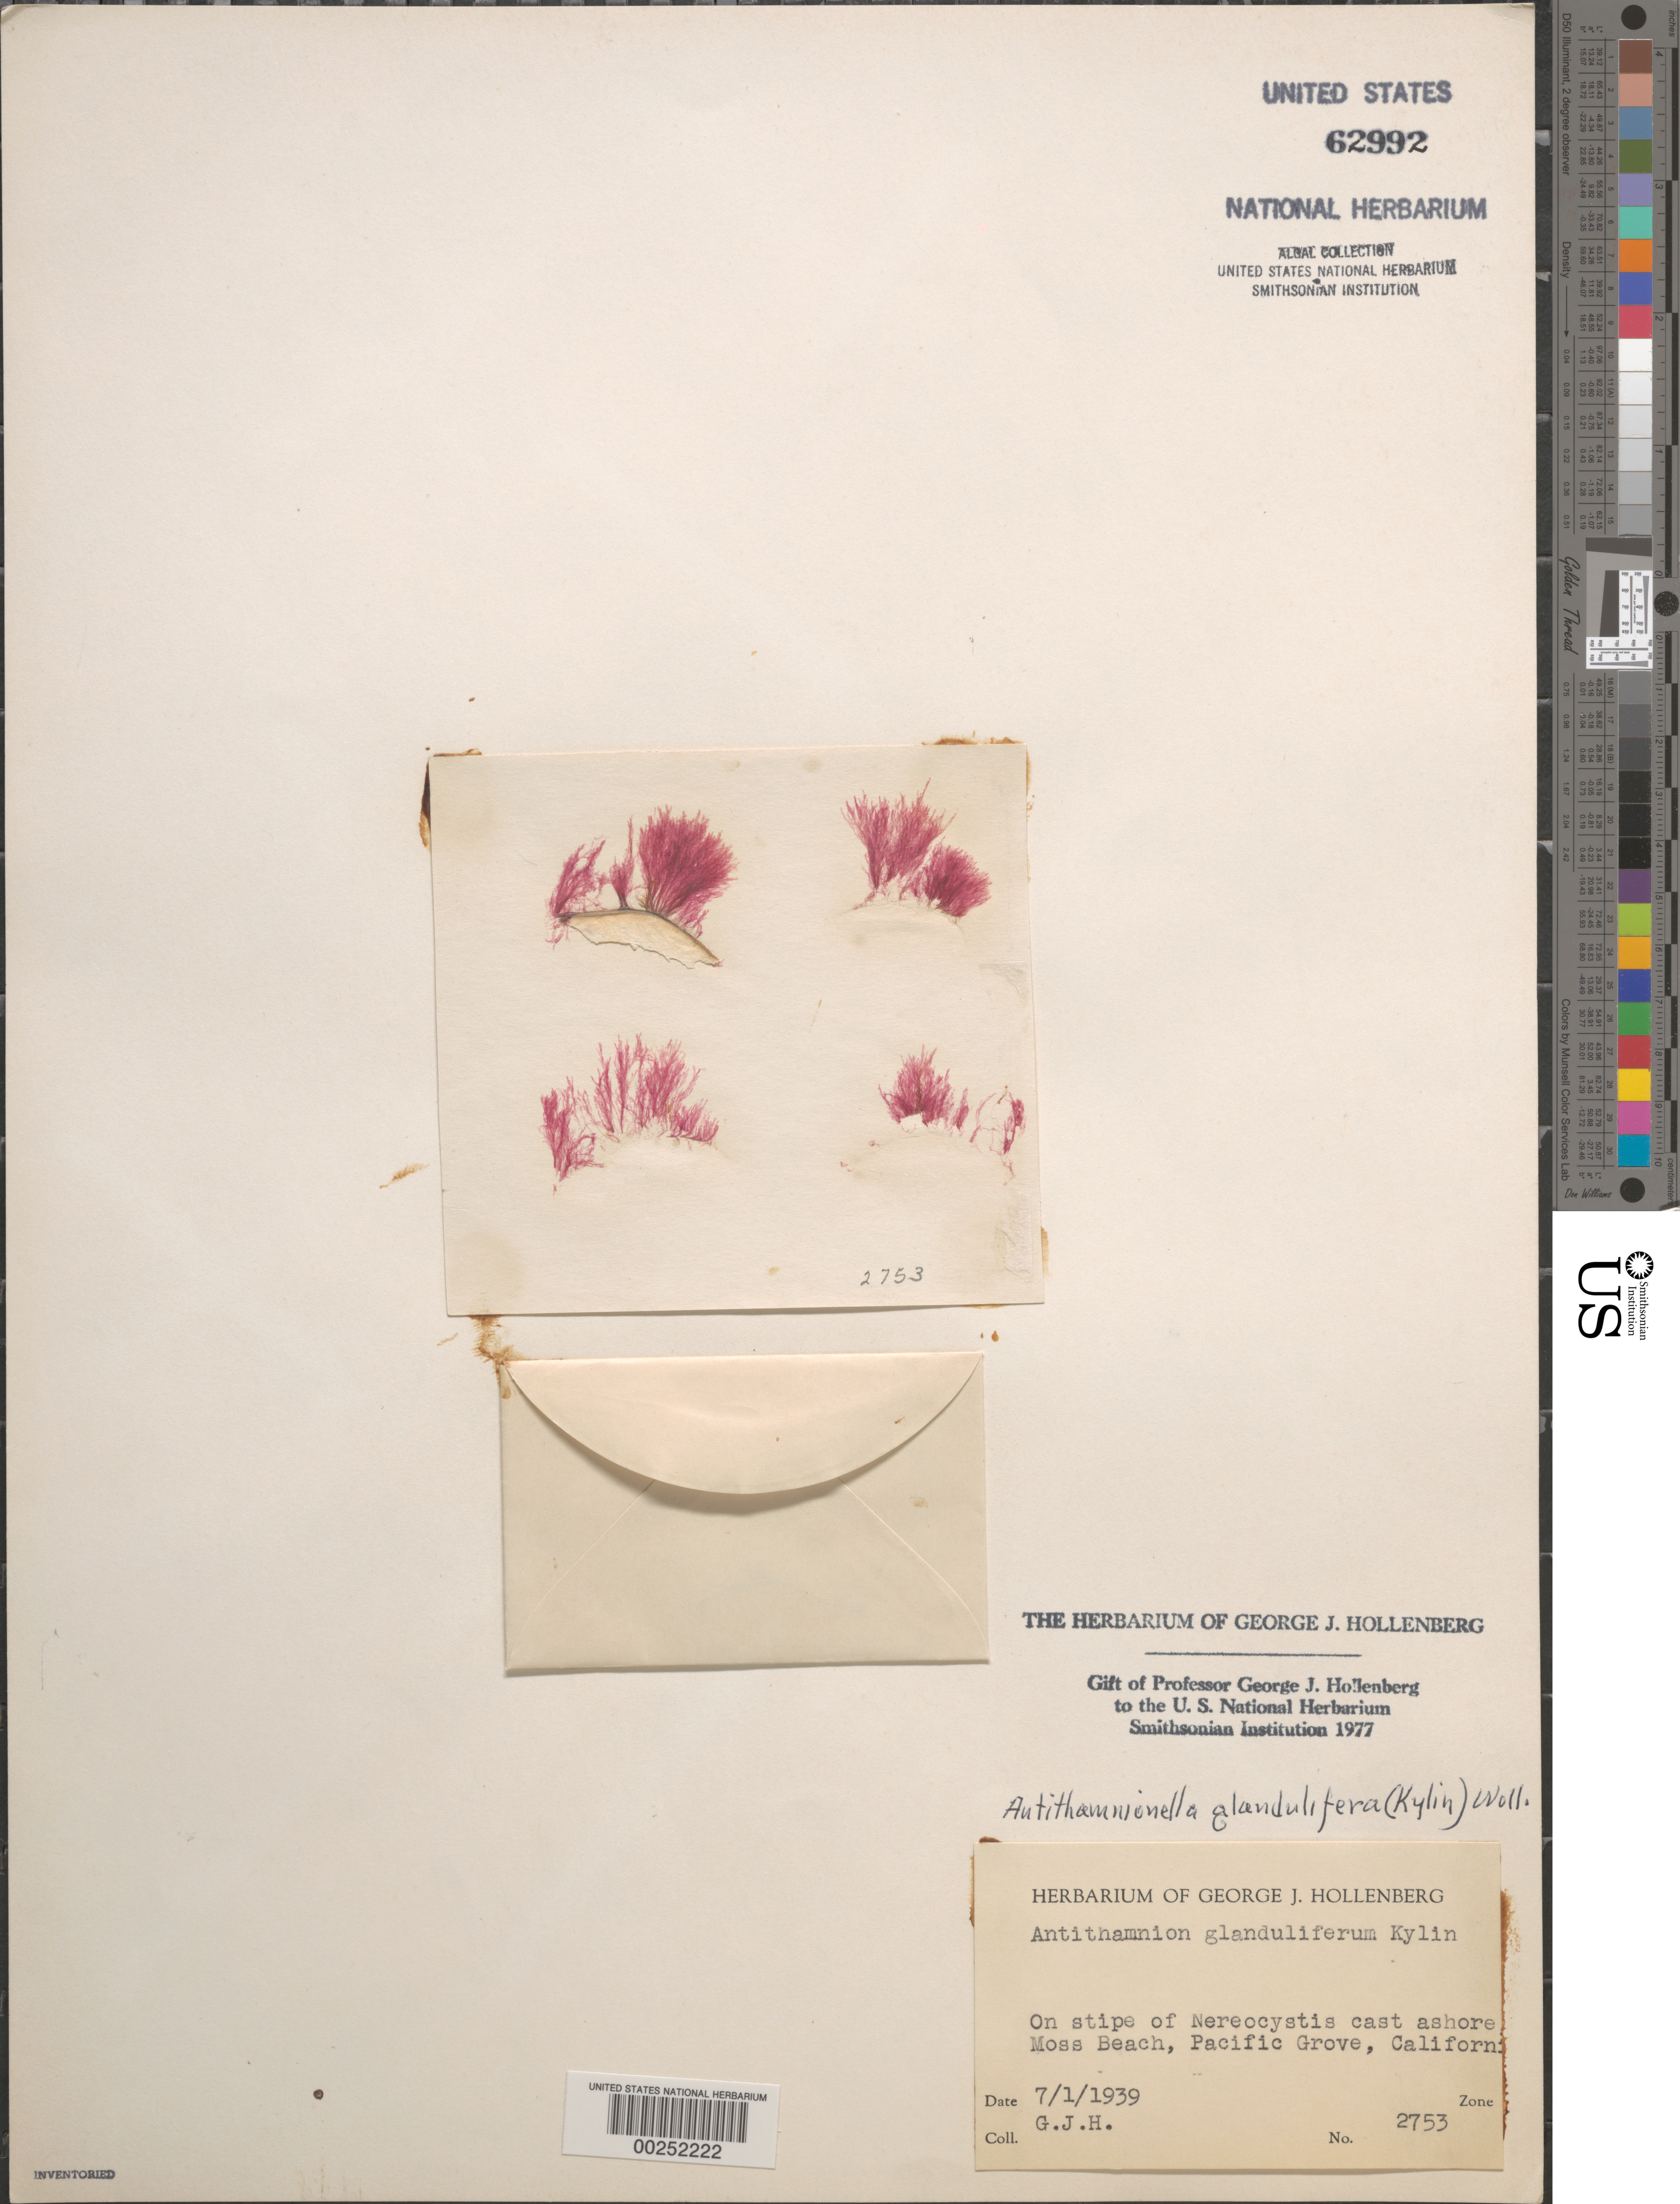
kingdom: Plantae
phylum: Rhodophyta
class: Florideophyceae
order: Ceramiales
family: Ceramiaceae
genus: Antithamnionella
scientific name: Antithamnionella spirographidis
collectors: G. Hollenberg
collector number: GJH 2753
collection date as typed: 01 Jul 1939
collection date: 1939-07-01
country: United States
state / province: California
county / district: Monterey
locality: Moss Beach, Pacific Grove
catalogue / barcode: US 62992